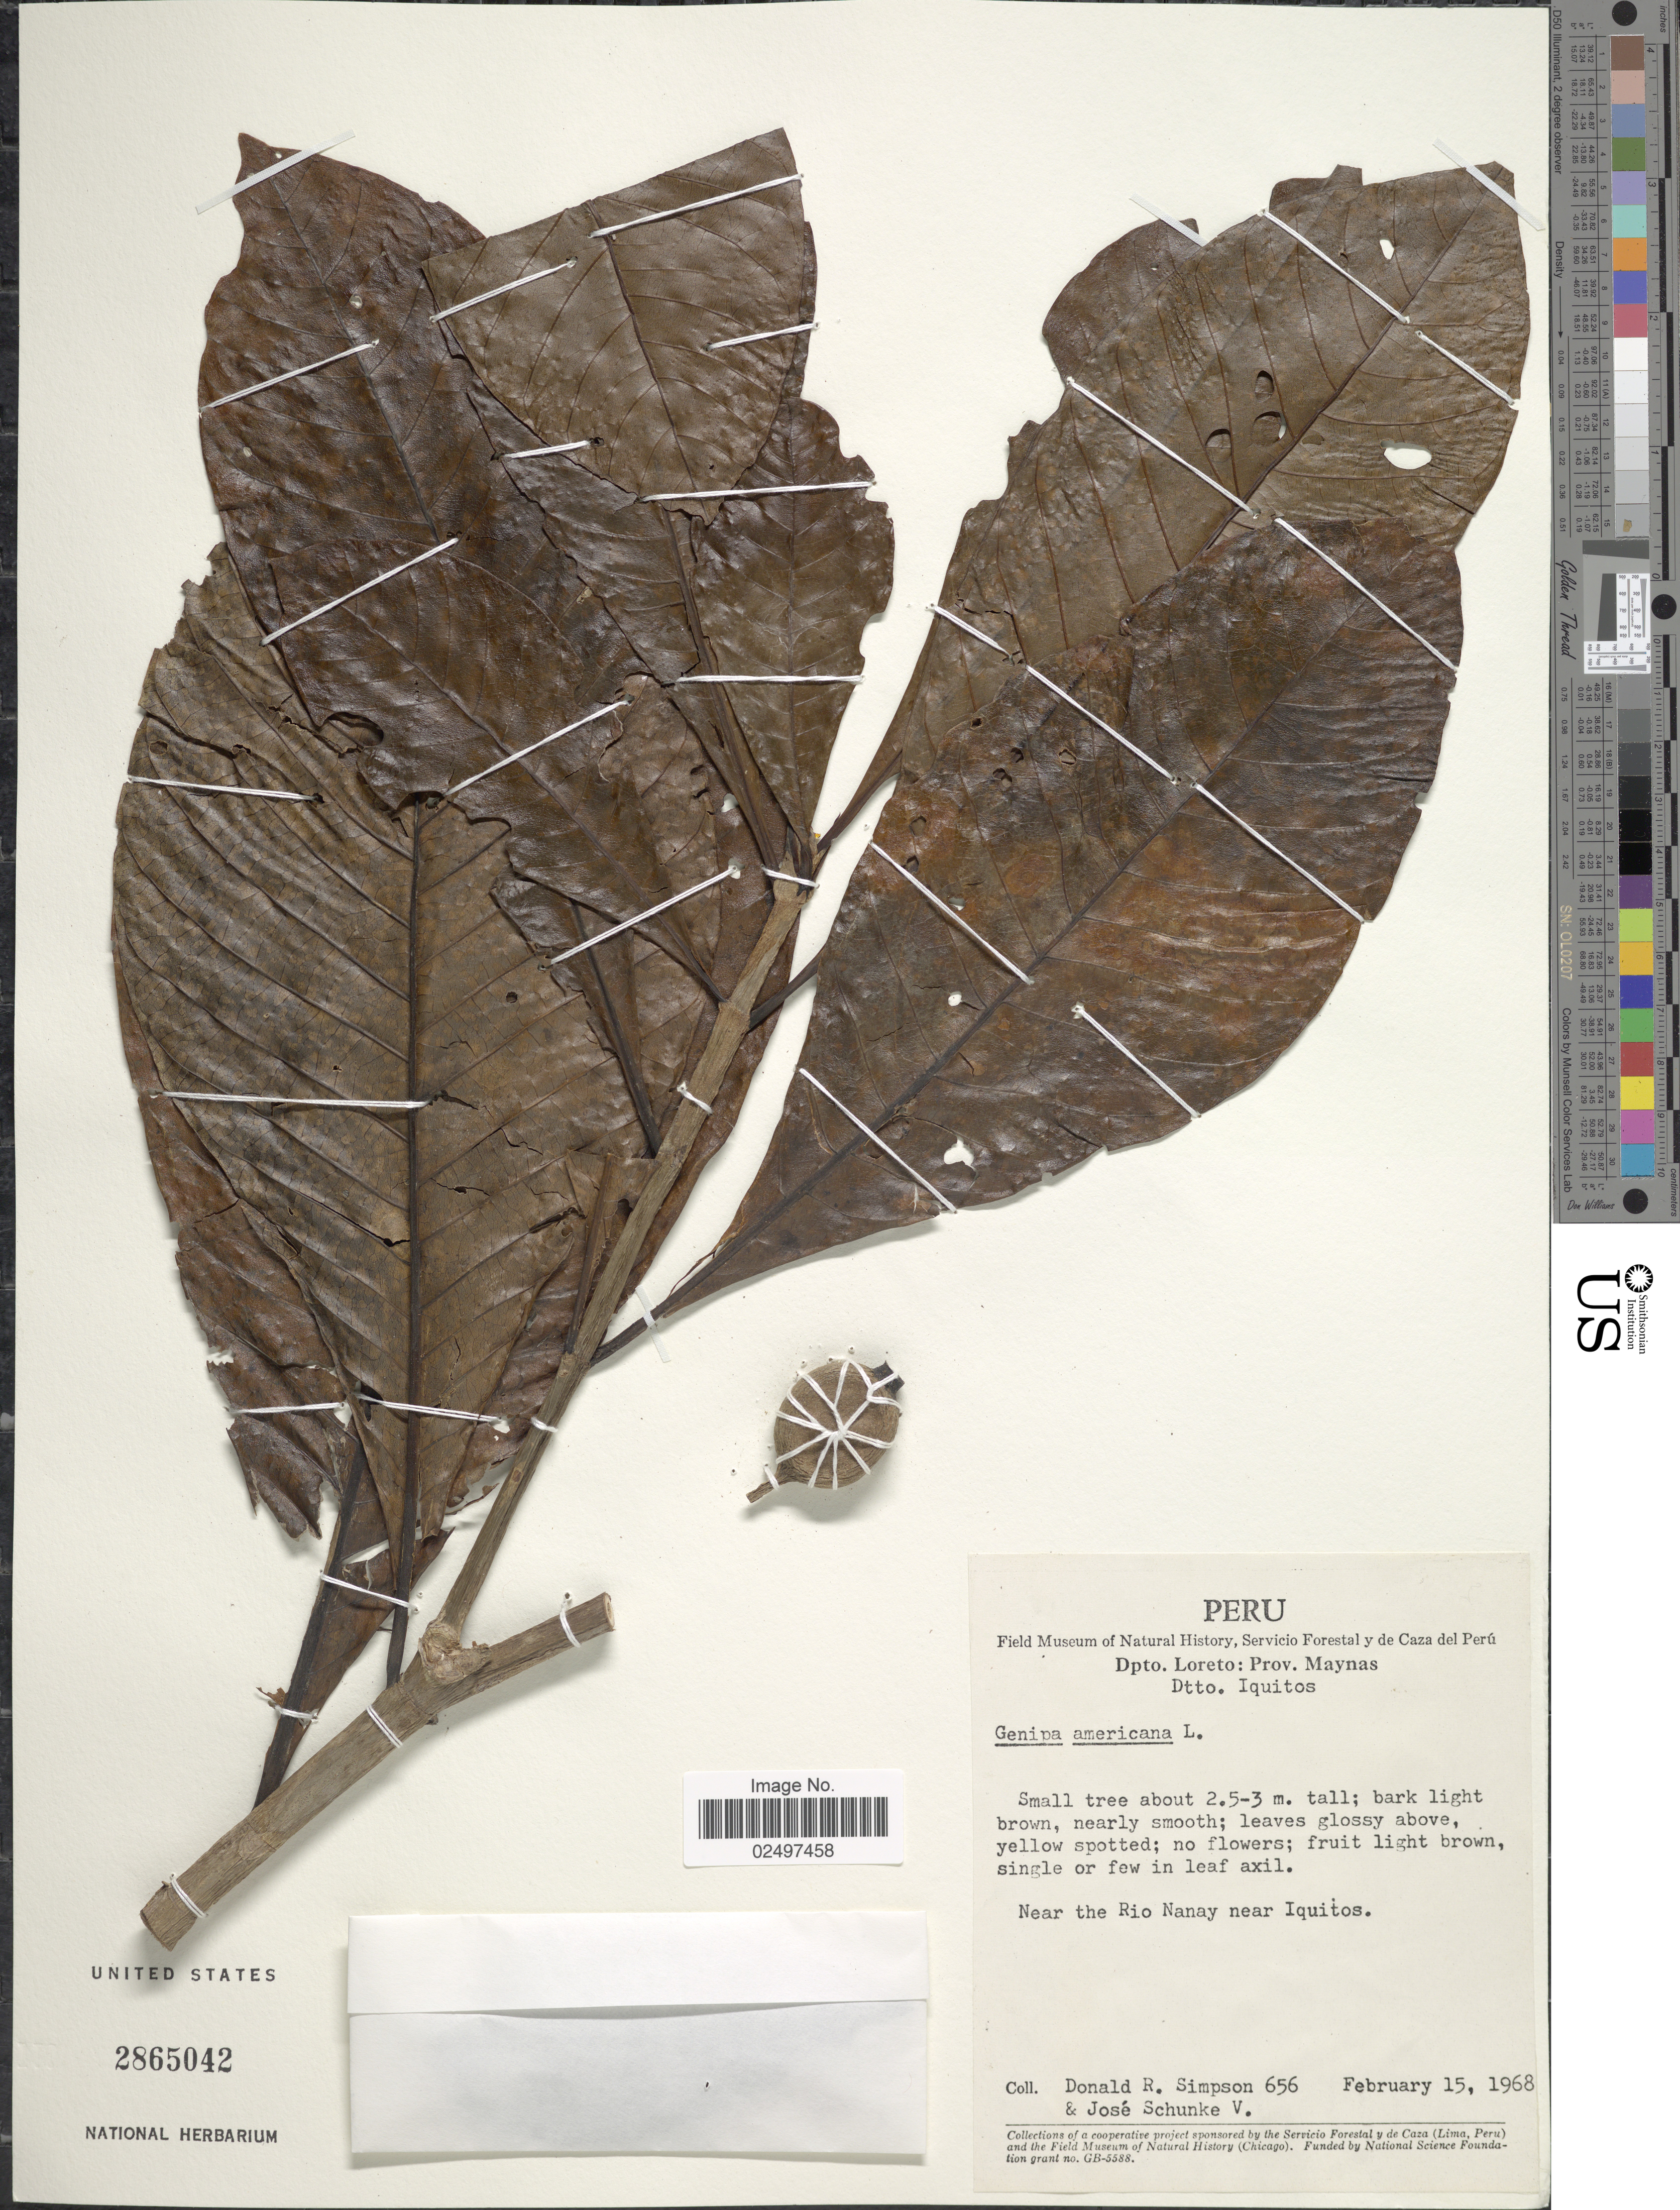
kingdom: Plantae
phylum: Tracheophyta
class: Magnoliopsida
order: Gentianales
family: Rubiaceae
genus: Genipa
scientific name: Genipa americana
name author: L.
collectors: D. R. Simpson & J. Schunke Vigo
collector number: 656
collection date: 1968-02-15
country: Peru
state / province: Loreto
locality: Dpto. Loreto: Prov. Maynas. Dtto. Iquitos. Near the Rio Nanay near Iquitos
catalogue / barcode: US 2865042